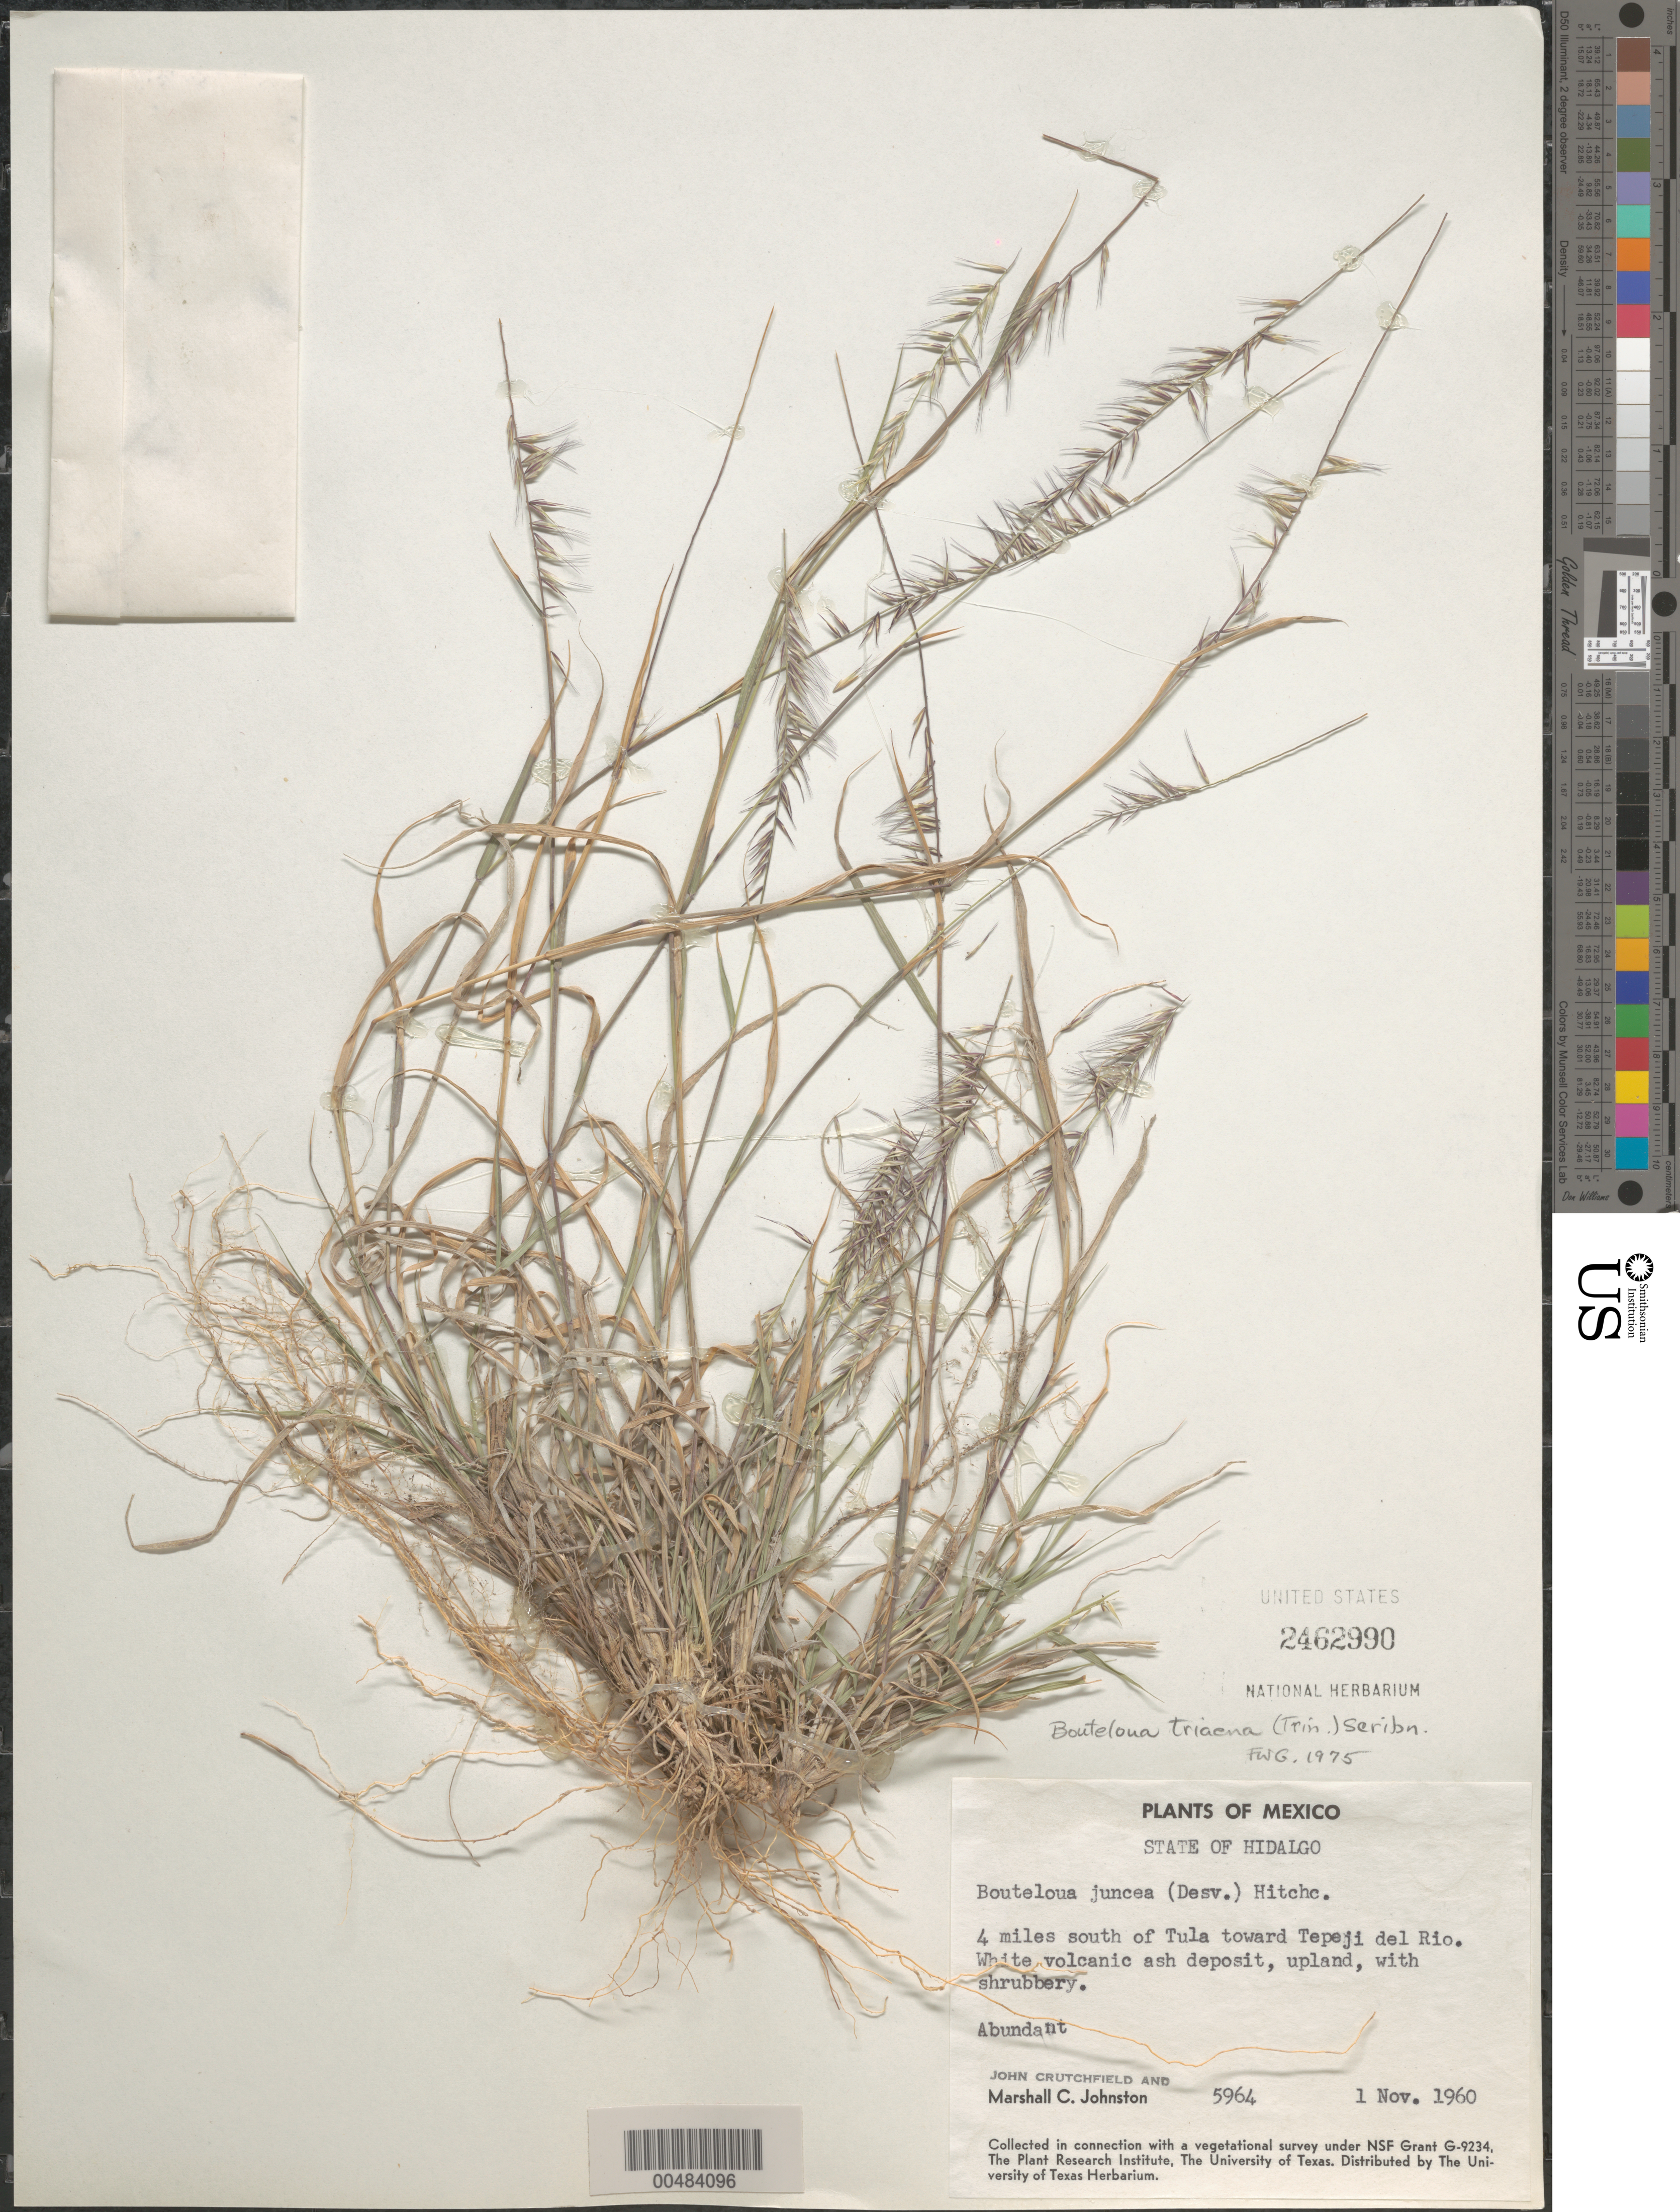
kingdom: Plantae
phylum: Tracheophyta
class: Liliopsida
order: Poales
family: Poaceae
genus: Bouteloua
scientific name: Bouteloua triaena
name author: (Trin. ex Spreng.) Scribn.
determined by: Gould, F. W.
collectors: J. Crutchfield & M. Johnston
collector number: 5964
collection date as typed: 1 Nov 1960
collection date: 1960-11-01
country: Mexico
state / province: Hidalgo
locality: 4 mi S of Tula toward Tepeji del Rio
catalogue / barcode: US 2462990